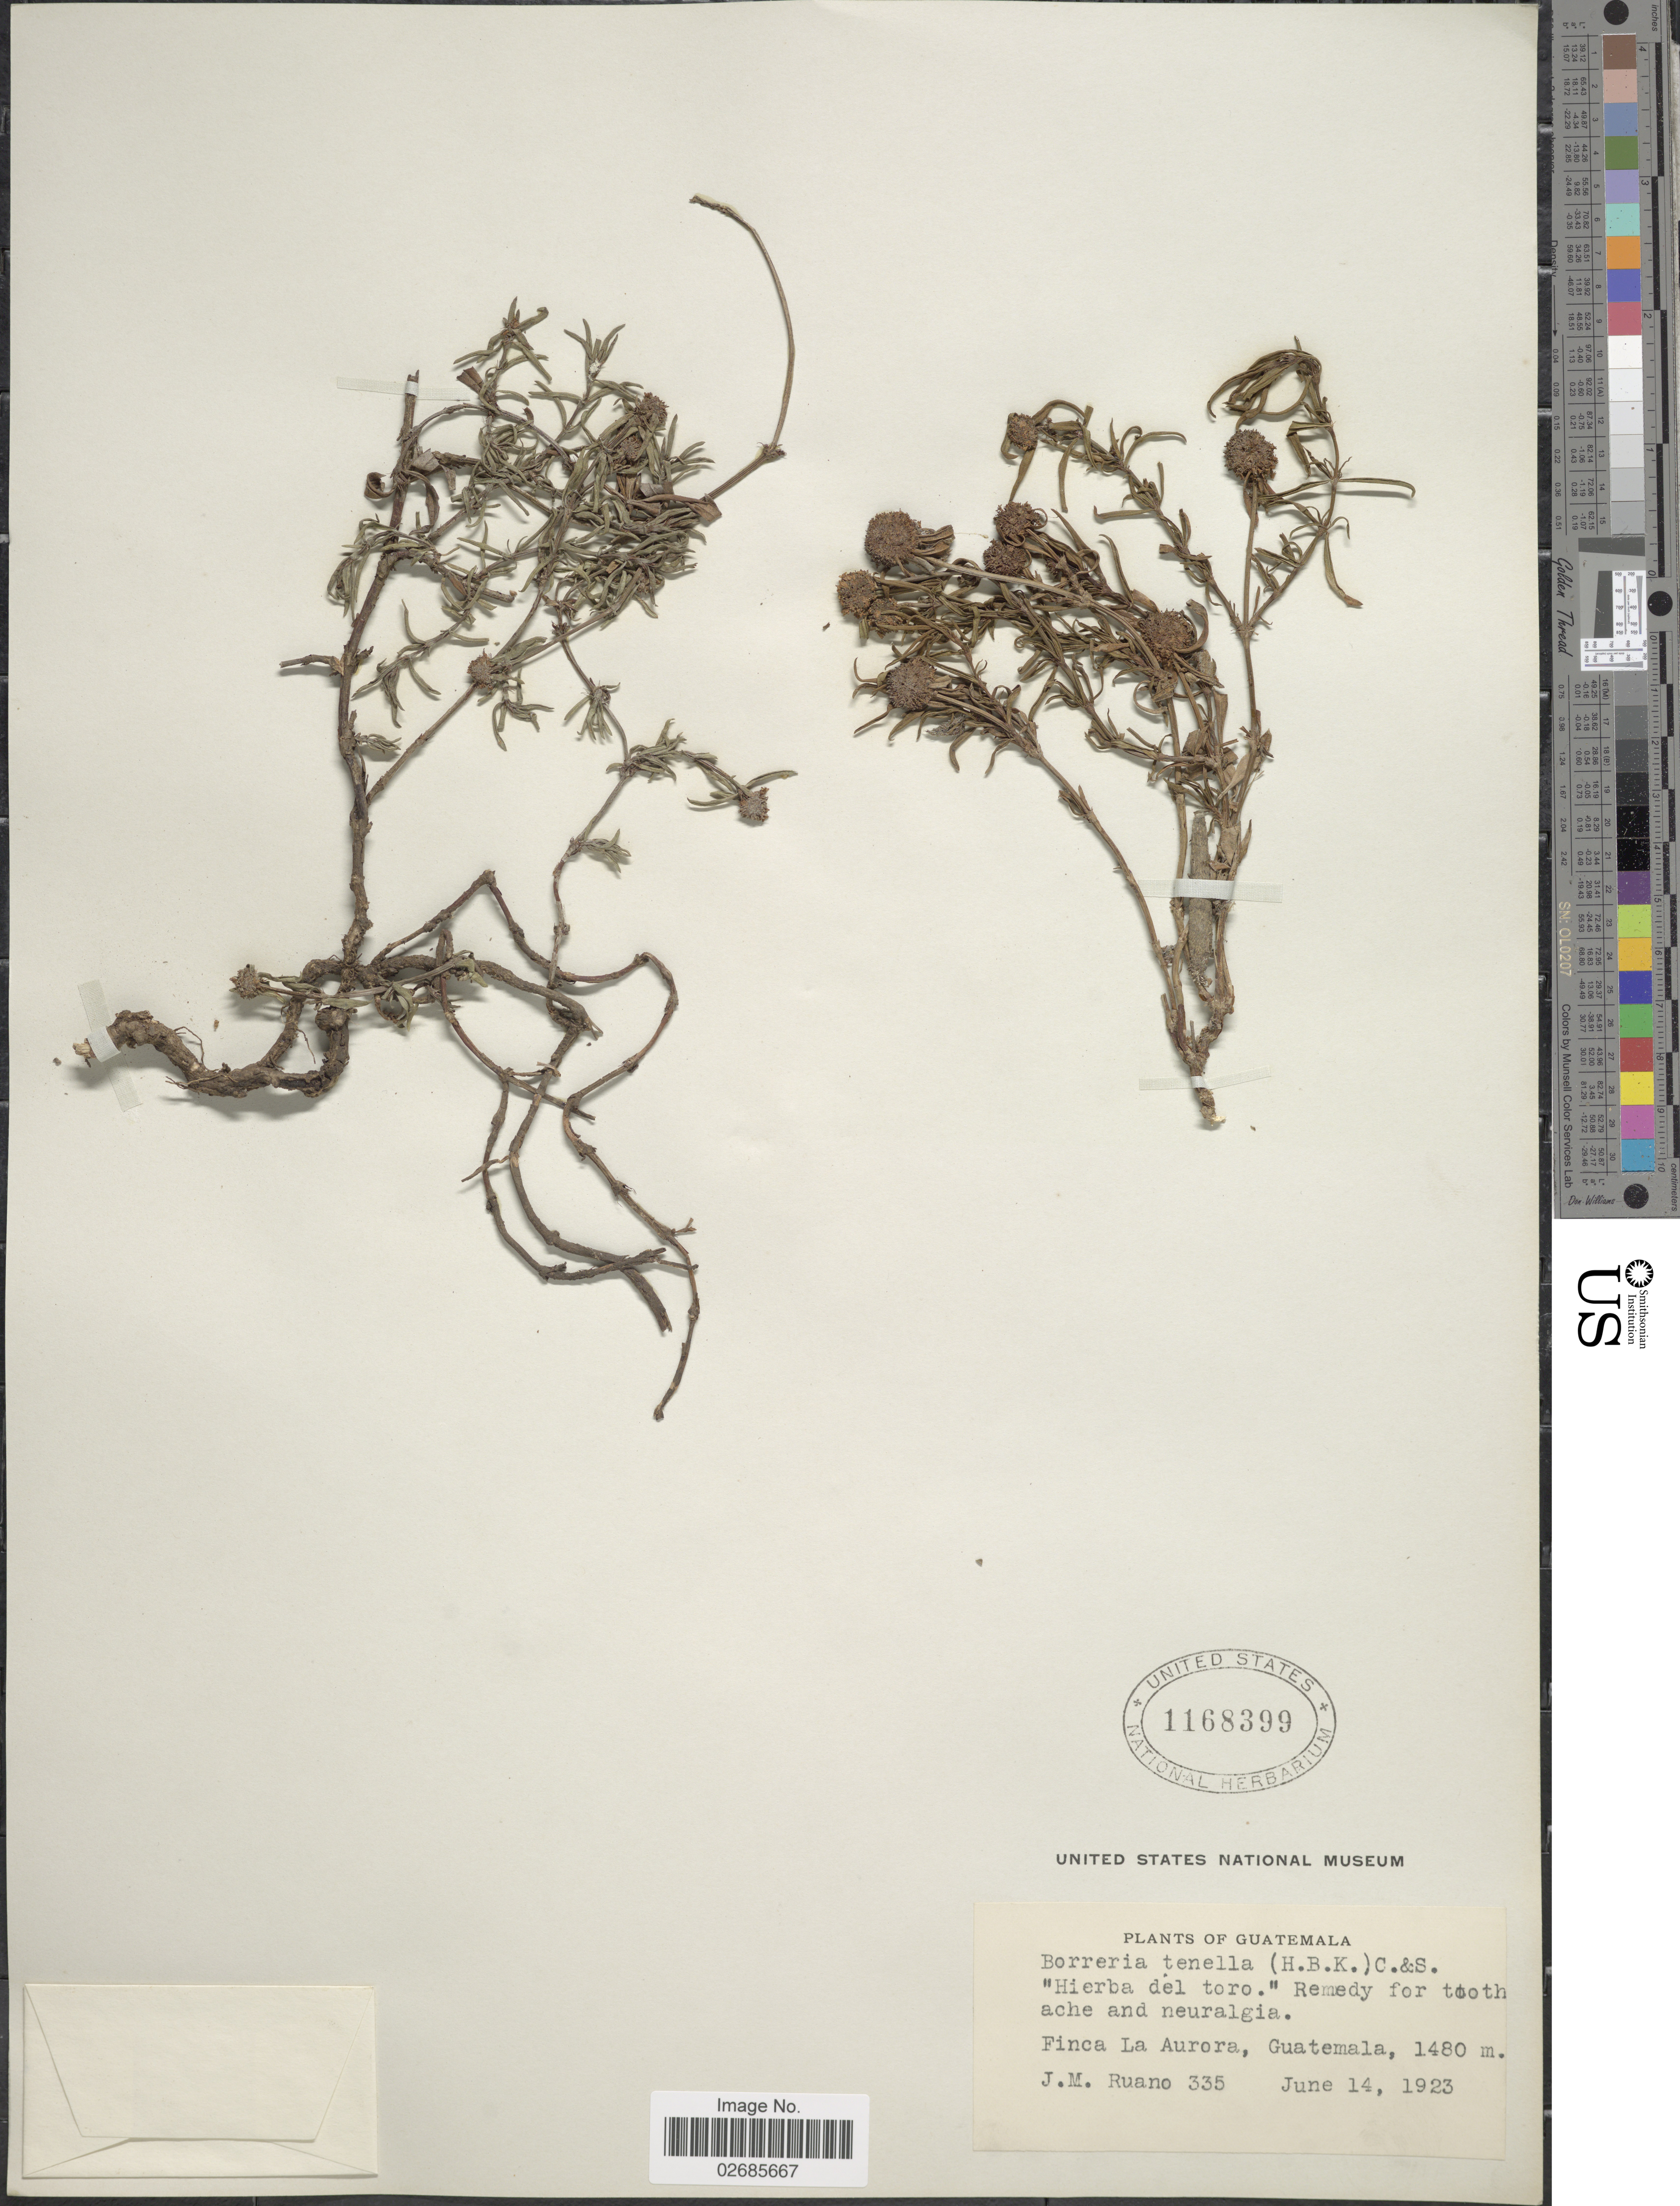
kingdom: Plantae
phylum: Tracheophyta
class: Magnoliopsida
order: Gentianales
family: Rubiaceae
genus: Borreria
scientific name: Borreria suaveolens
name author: G. Mey.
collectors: J. Morales R.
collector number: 335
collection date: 1923-06-14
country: Guatemala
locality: Finca La Aurora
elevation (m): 1480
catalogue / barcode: US 1168399